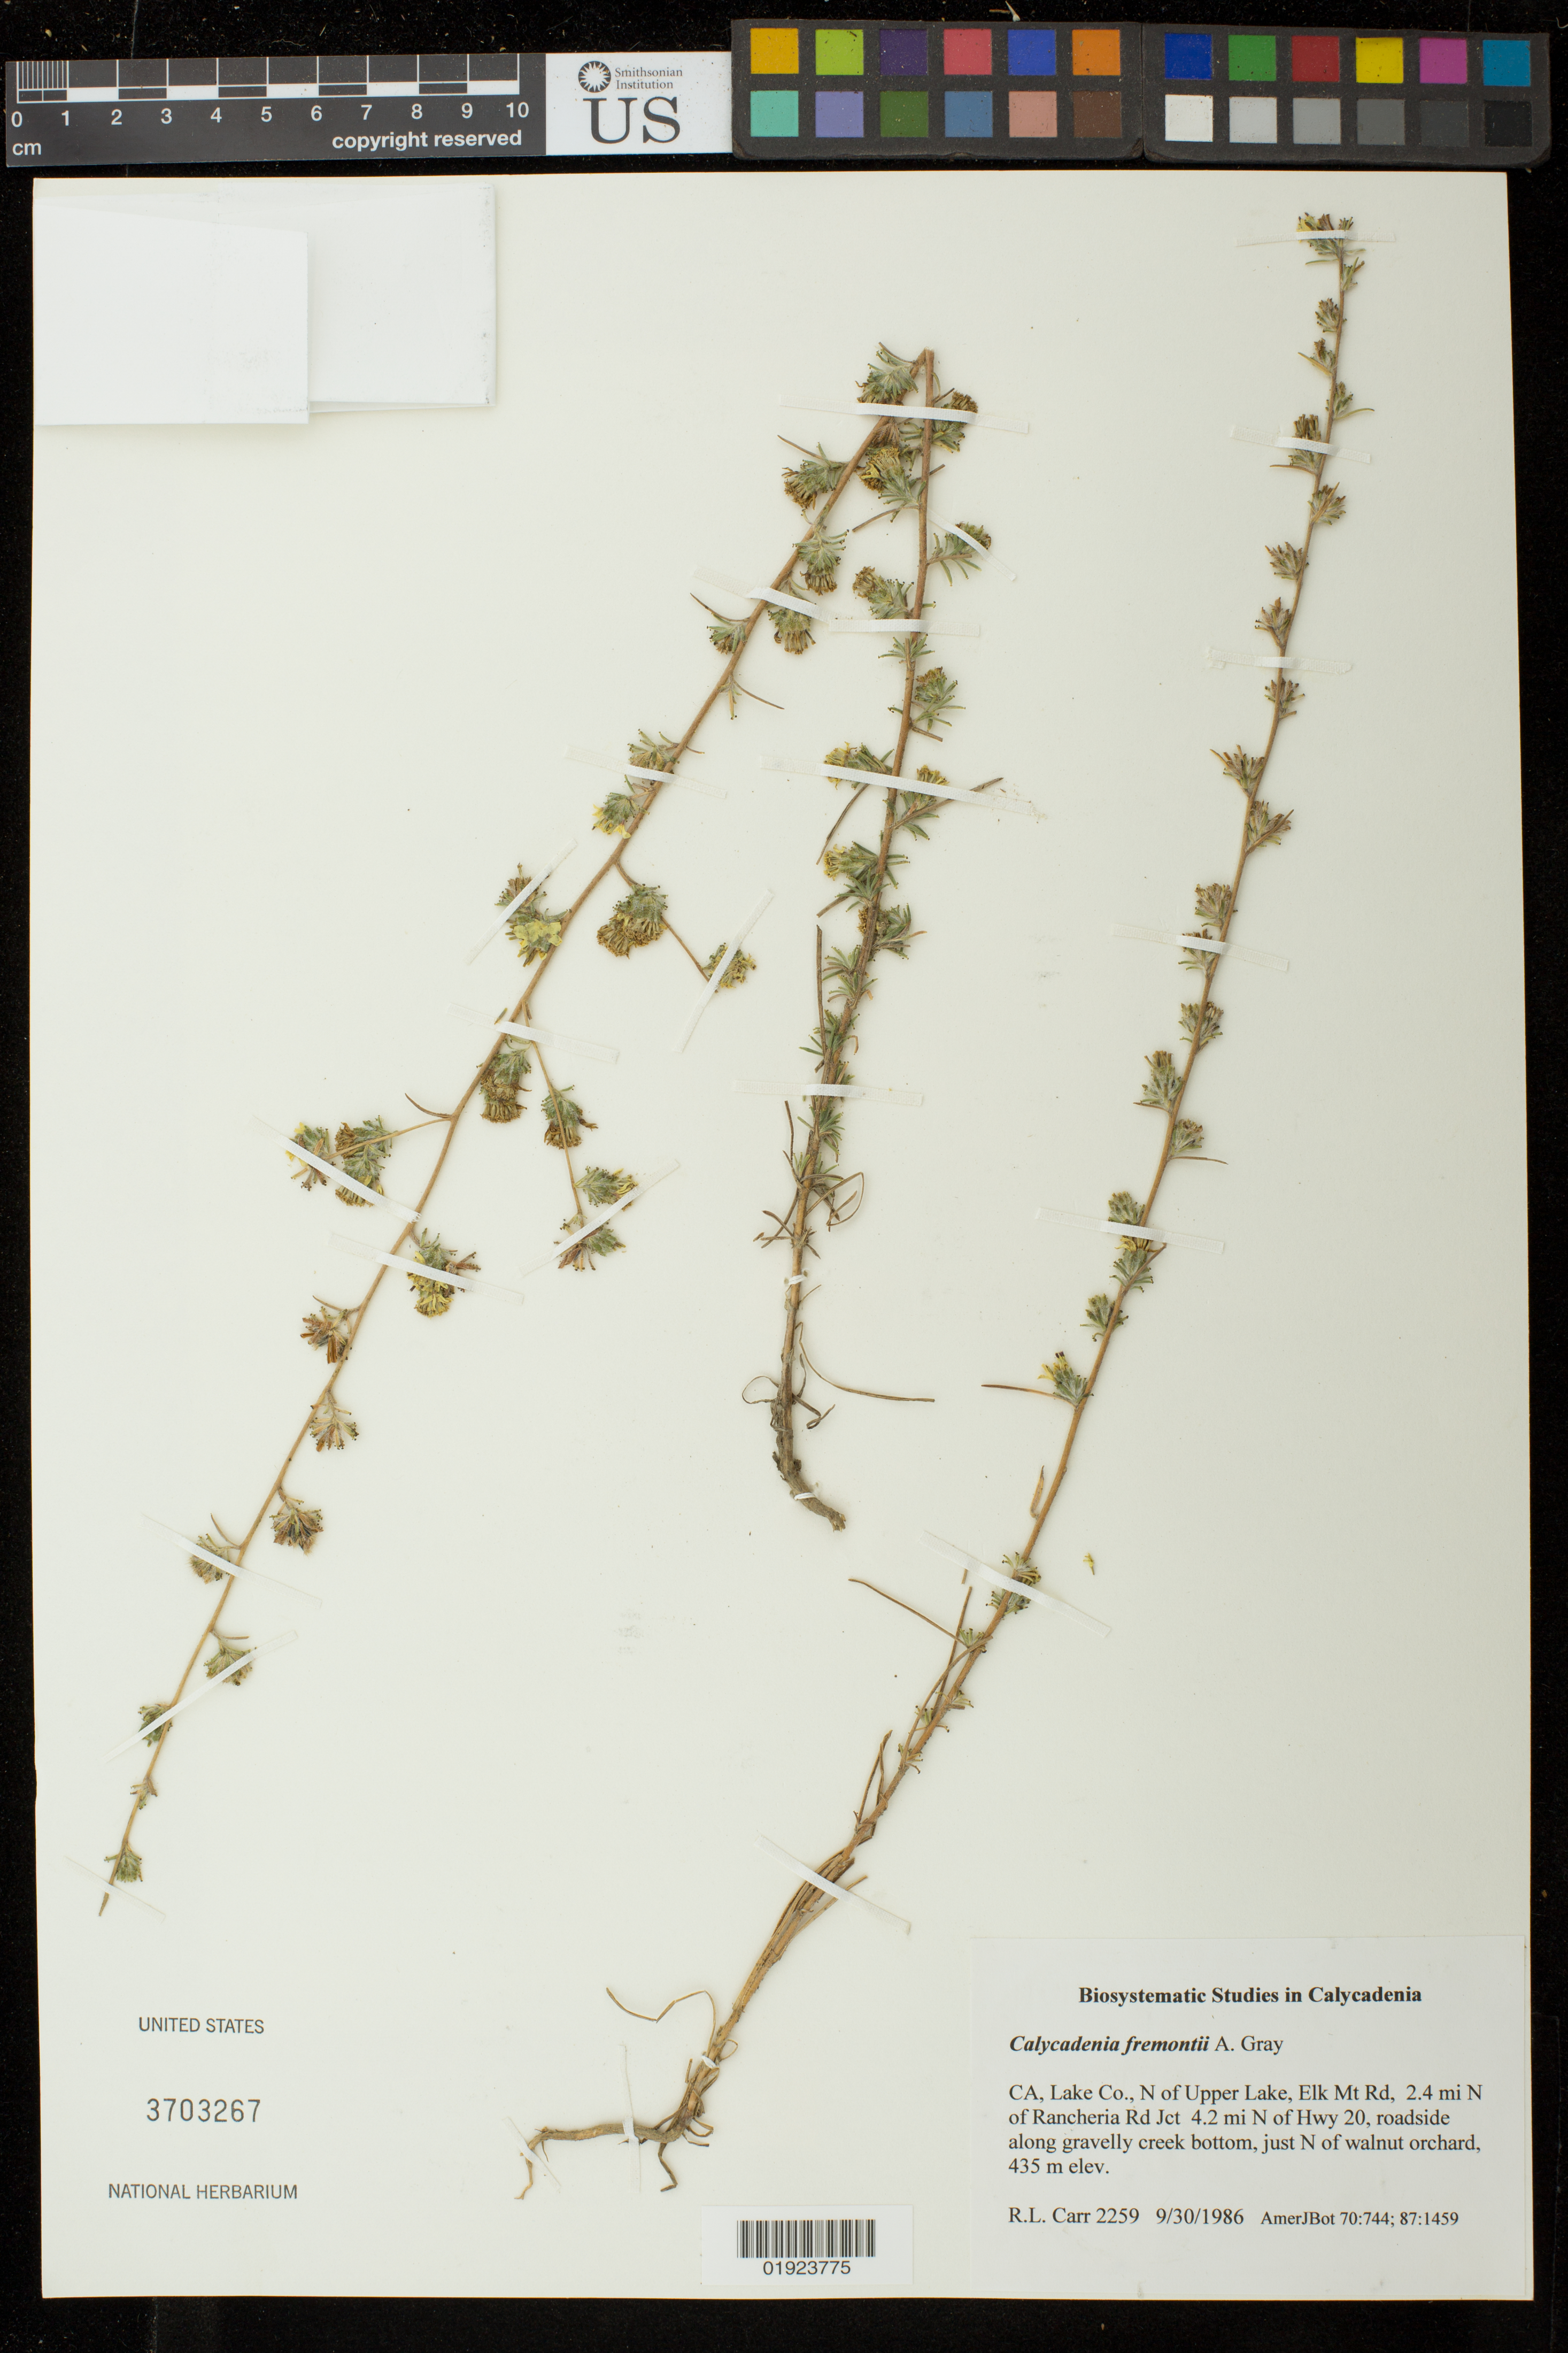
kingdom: Plantae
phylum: Tracheophyta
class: Magnoliopsida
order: Asterales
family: Asteraceae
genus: Calycadenia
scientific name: Calycadenia fremontii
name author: A. Gray in Emory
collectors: R. Carr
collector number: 2259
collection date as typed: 9/30/1986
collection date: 1986-09-30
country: United States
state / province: California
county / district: Lake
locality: N of Upper Lake, Elk Mt Rd, 2.4 mi N of Rancheria Rd Jct 4.2 mi N of Hwy 20, roadside, just N of walnut orchard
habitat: along gravelly creek bottom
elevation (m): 435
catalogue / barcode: US 3703267